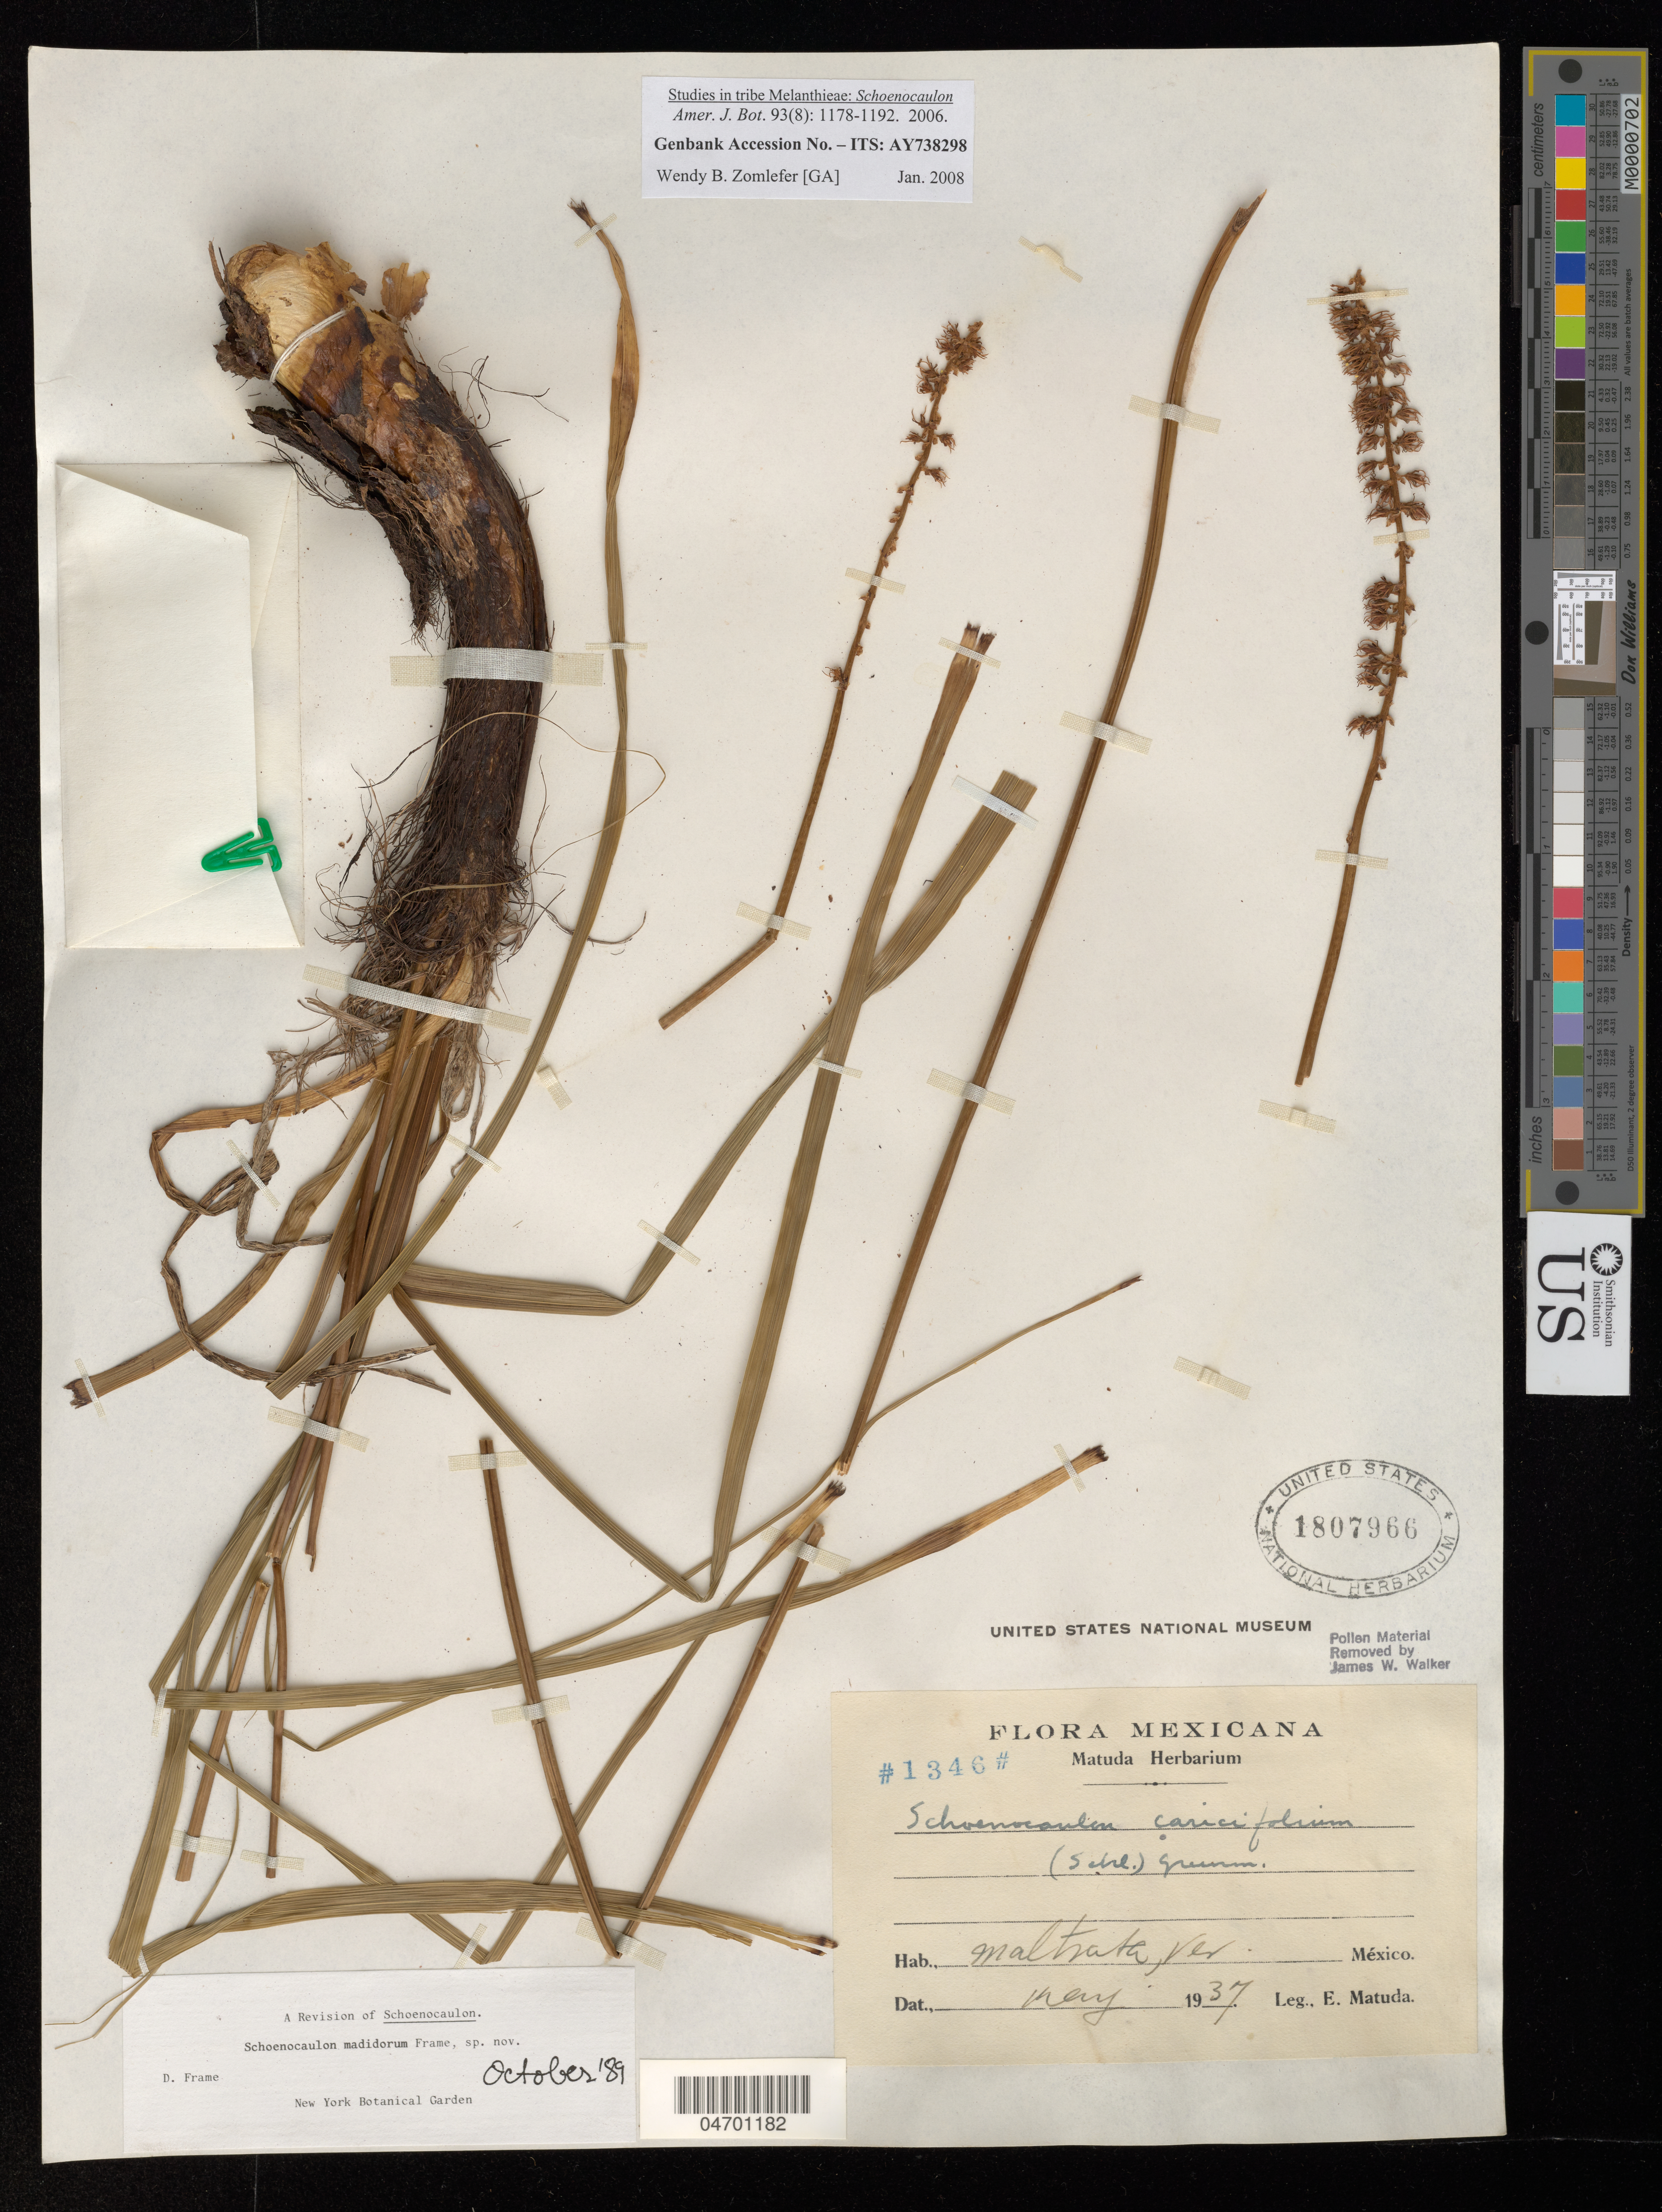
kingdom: Plantae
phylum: Tracheophyta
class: Liliopsida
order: Liliales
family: Melanthiaceae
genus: Schoenocaulon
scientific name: Schoenocaulon sp.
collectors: E. Matuda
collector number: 1346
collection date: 1937-05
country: Mexico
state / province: México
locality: Maltrata, Ver.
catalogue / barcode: US 1807966